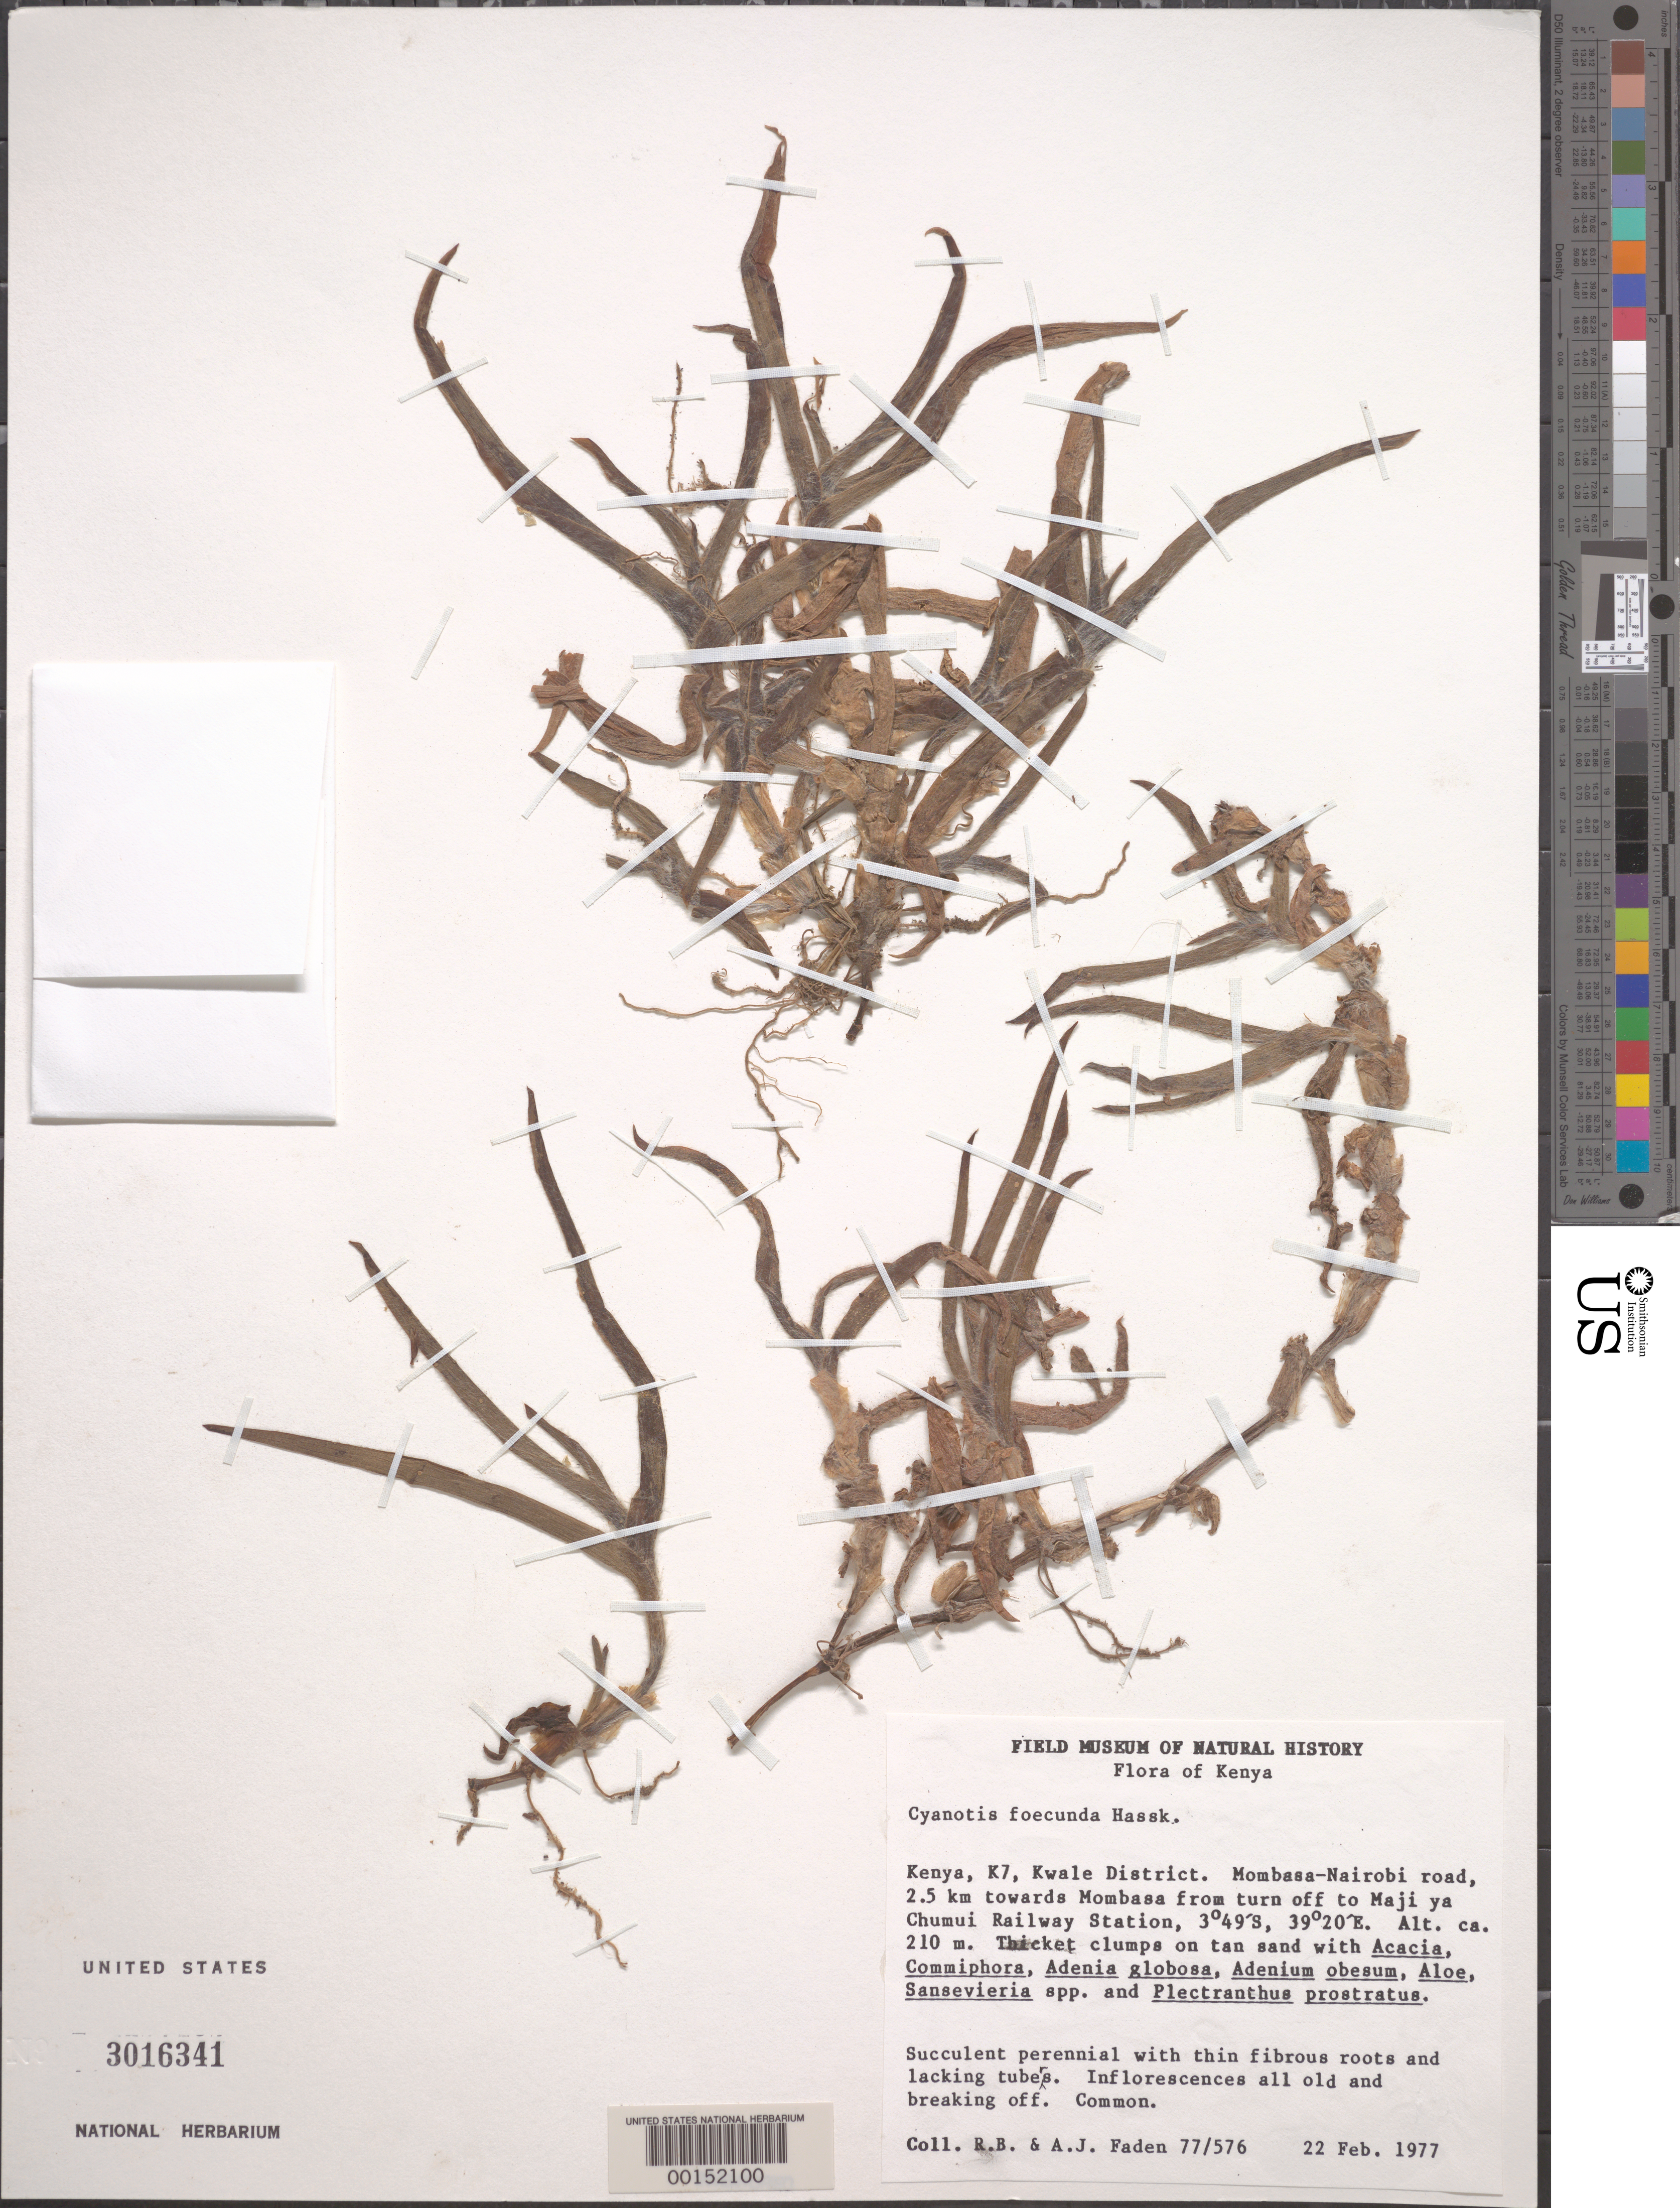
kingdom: Plantae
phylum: Tracheophyta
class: Liliopsida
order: Commelinales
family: Commelinaceae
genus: Cyanotis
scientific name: Cyanotis foecunda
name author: DC. ex Hassk.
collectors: R. B. Faden & A. J. Faden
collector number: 77/576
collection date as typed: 22 Feb 1977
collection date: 1977-02-22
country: Kenya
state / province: Kwale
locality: Mombasa-nairobi road towards mombasa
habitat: Thicket clumps on tan sand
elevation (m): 210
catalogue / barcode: US 3016341